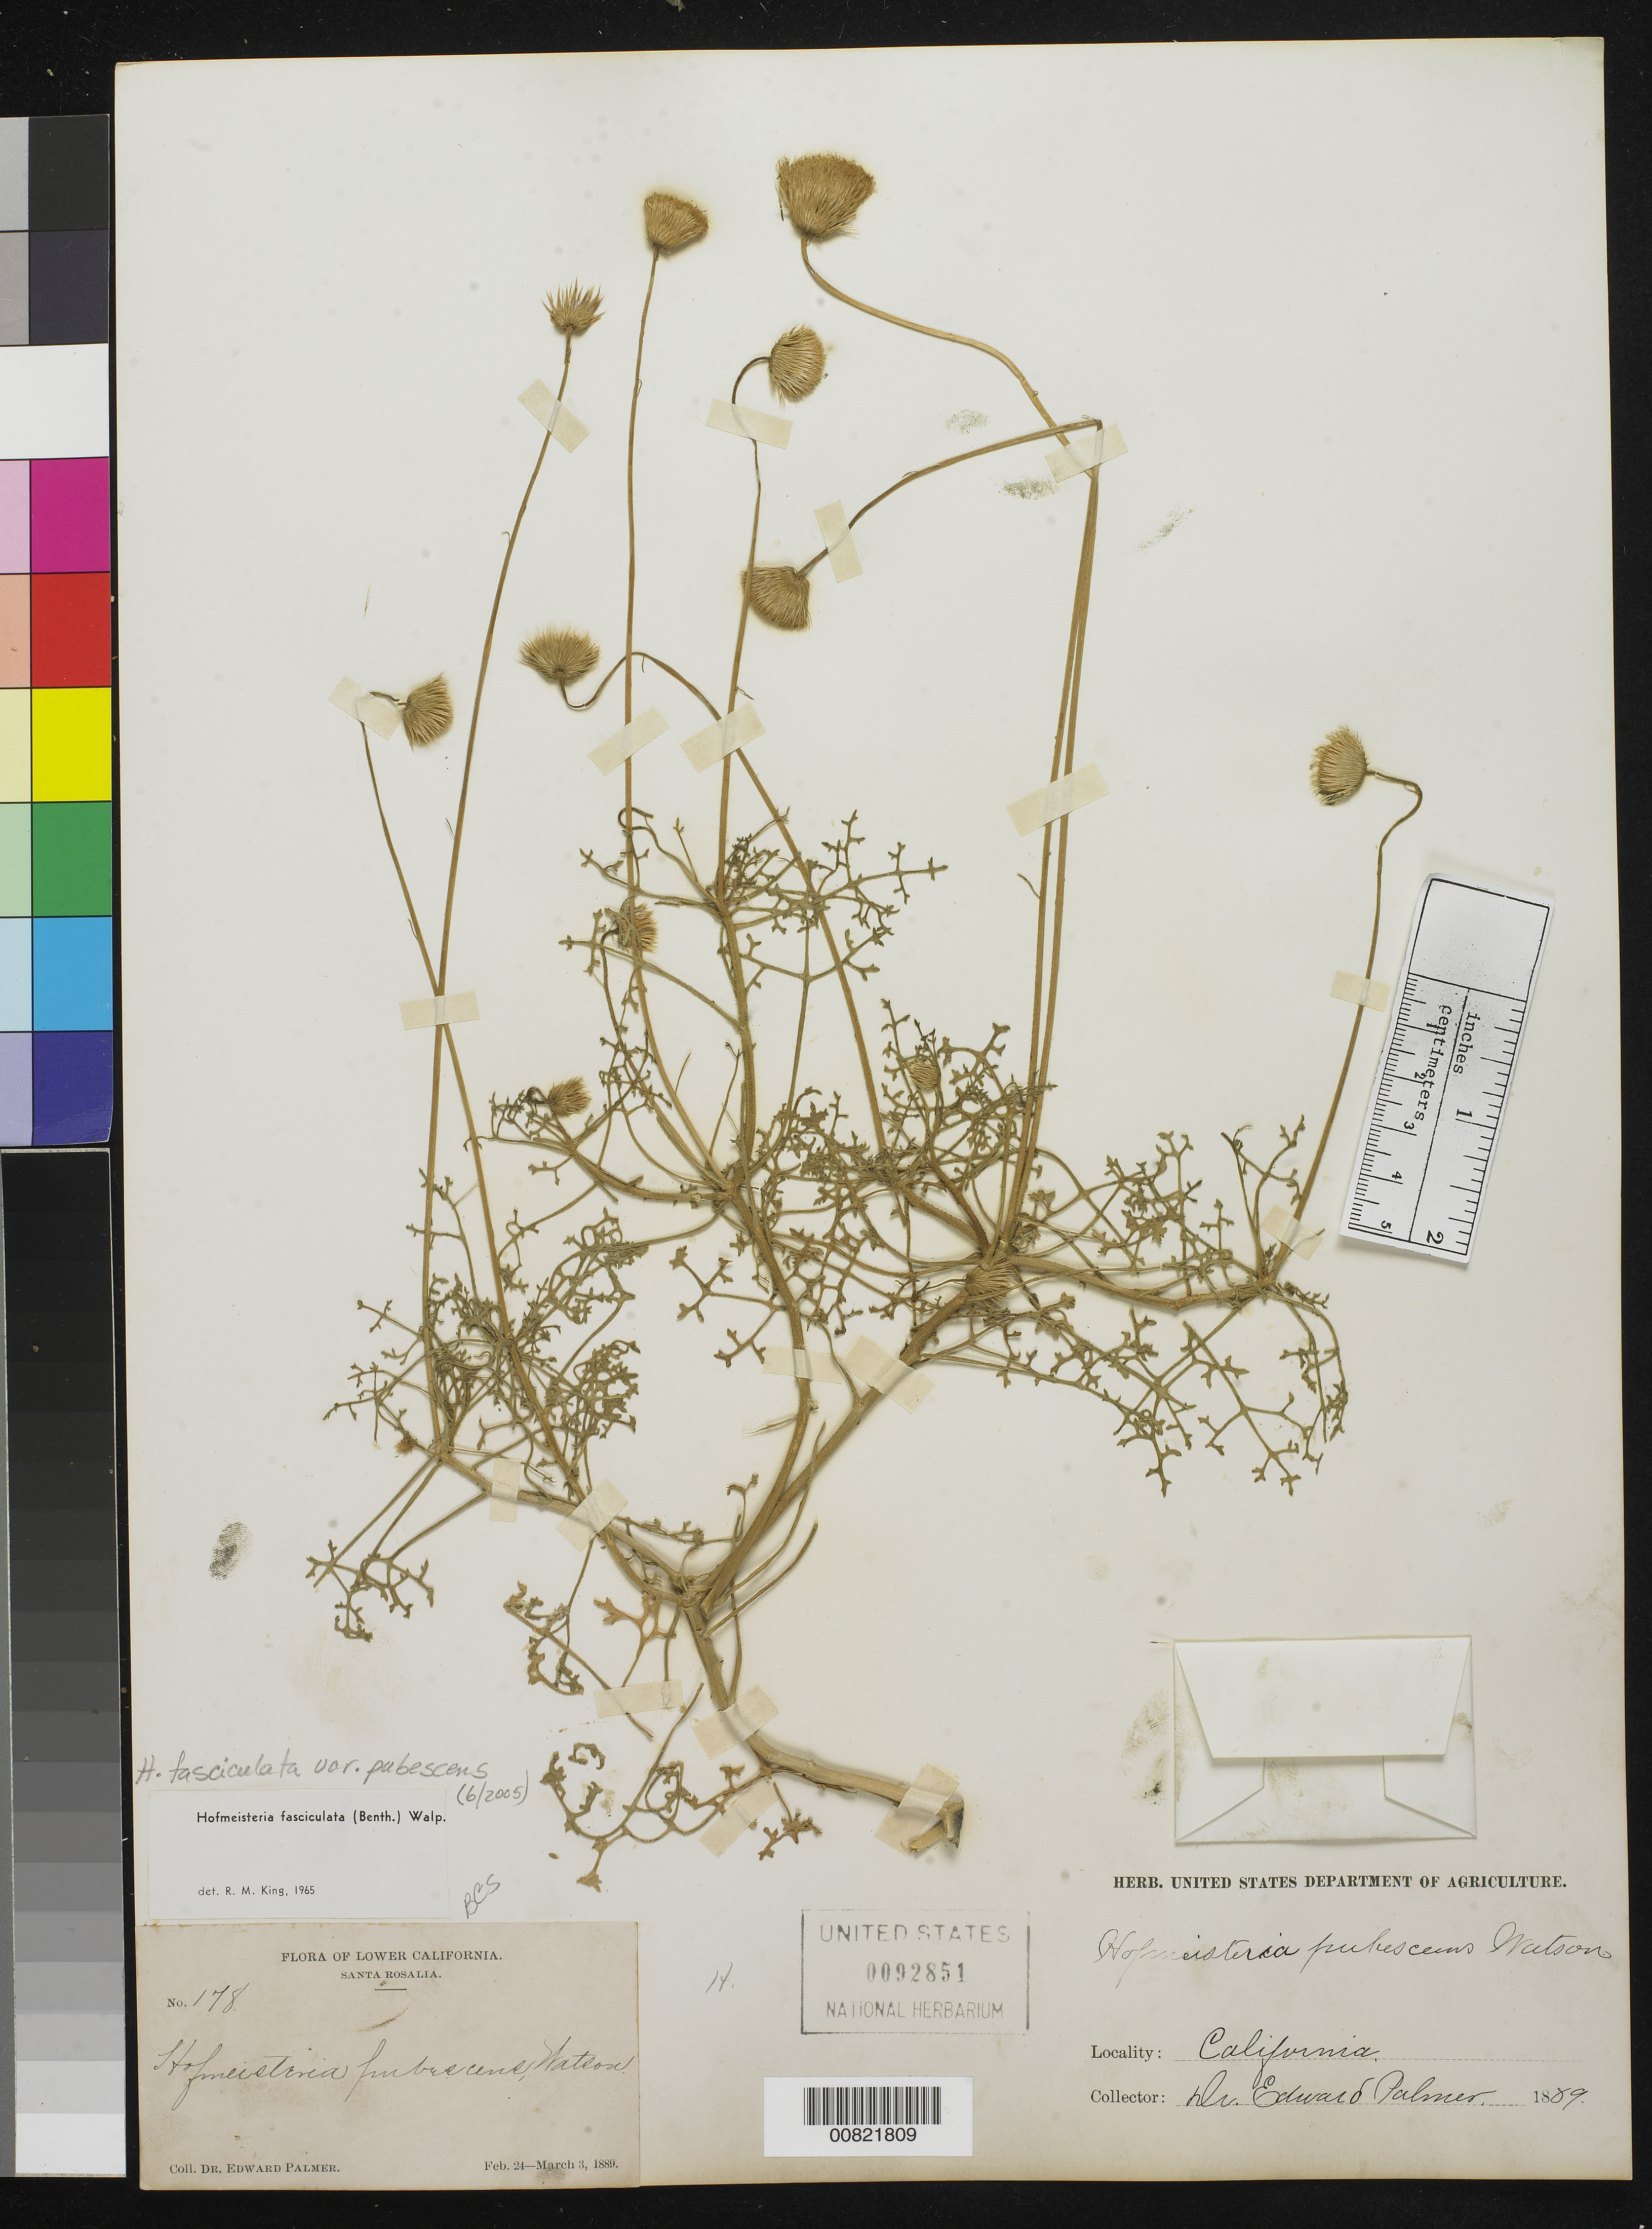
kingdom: Plantae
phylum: Tracheophyta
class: Magnoliopsida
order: Asterales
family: Asteraceae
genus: Hofmeisteria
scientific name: Hofmeisteria fasciculata var. pubescens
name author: (S. Watson) B.L. Rob.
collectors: E. Palmer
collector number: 178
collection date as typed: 24 Feb 1889 to 03 Mar 1889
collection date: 1889-02-24/1889-03-03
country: Mexico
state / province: Baja California Sur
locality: Lower California, Santa Rosalia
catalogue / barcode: US 92851